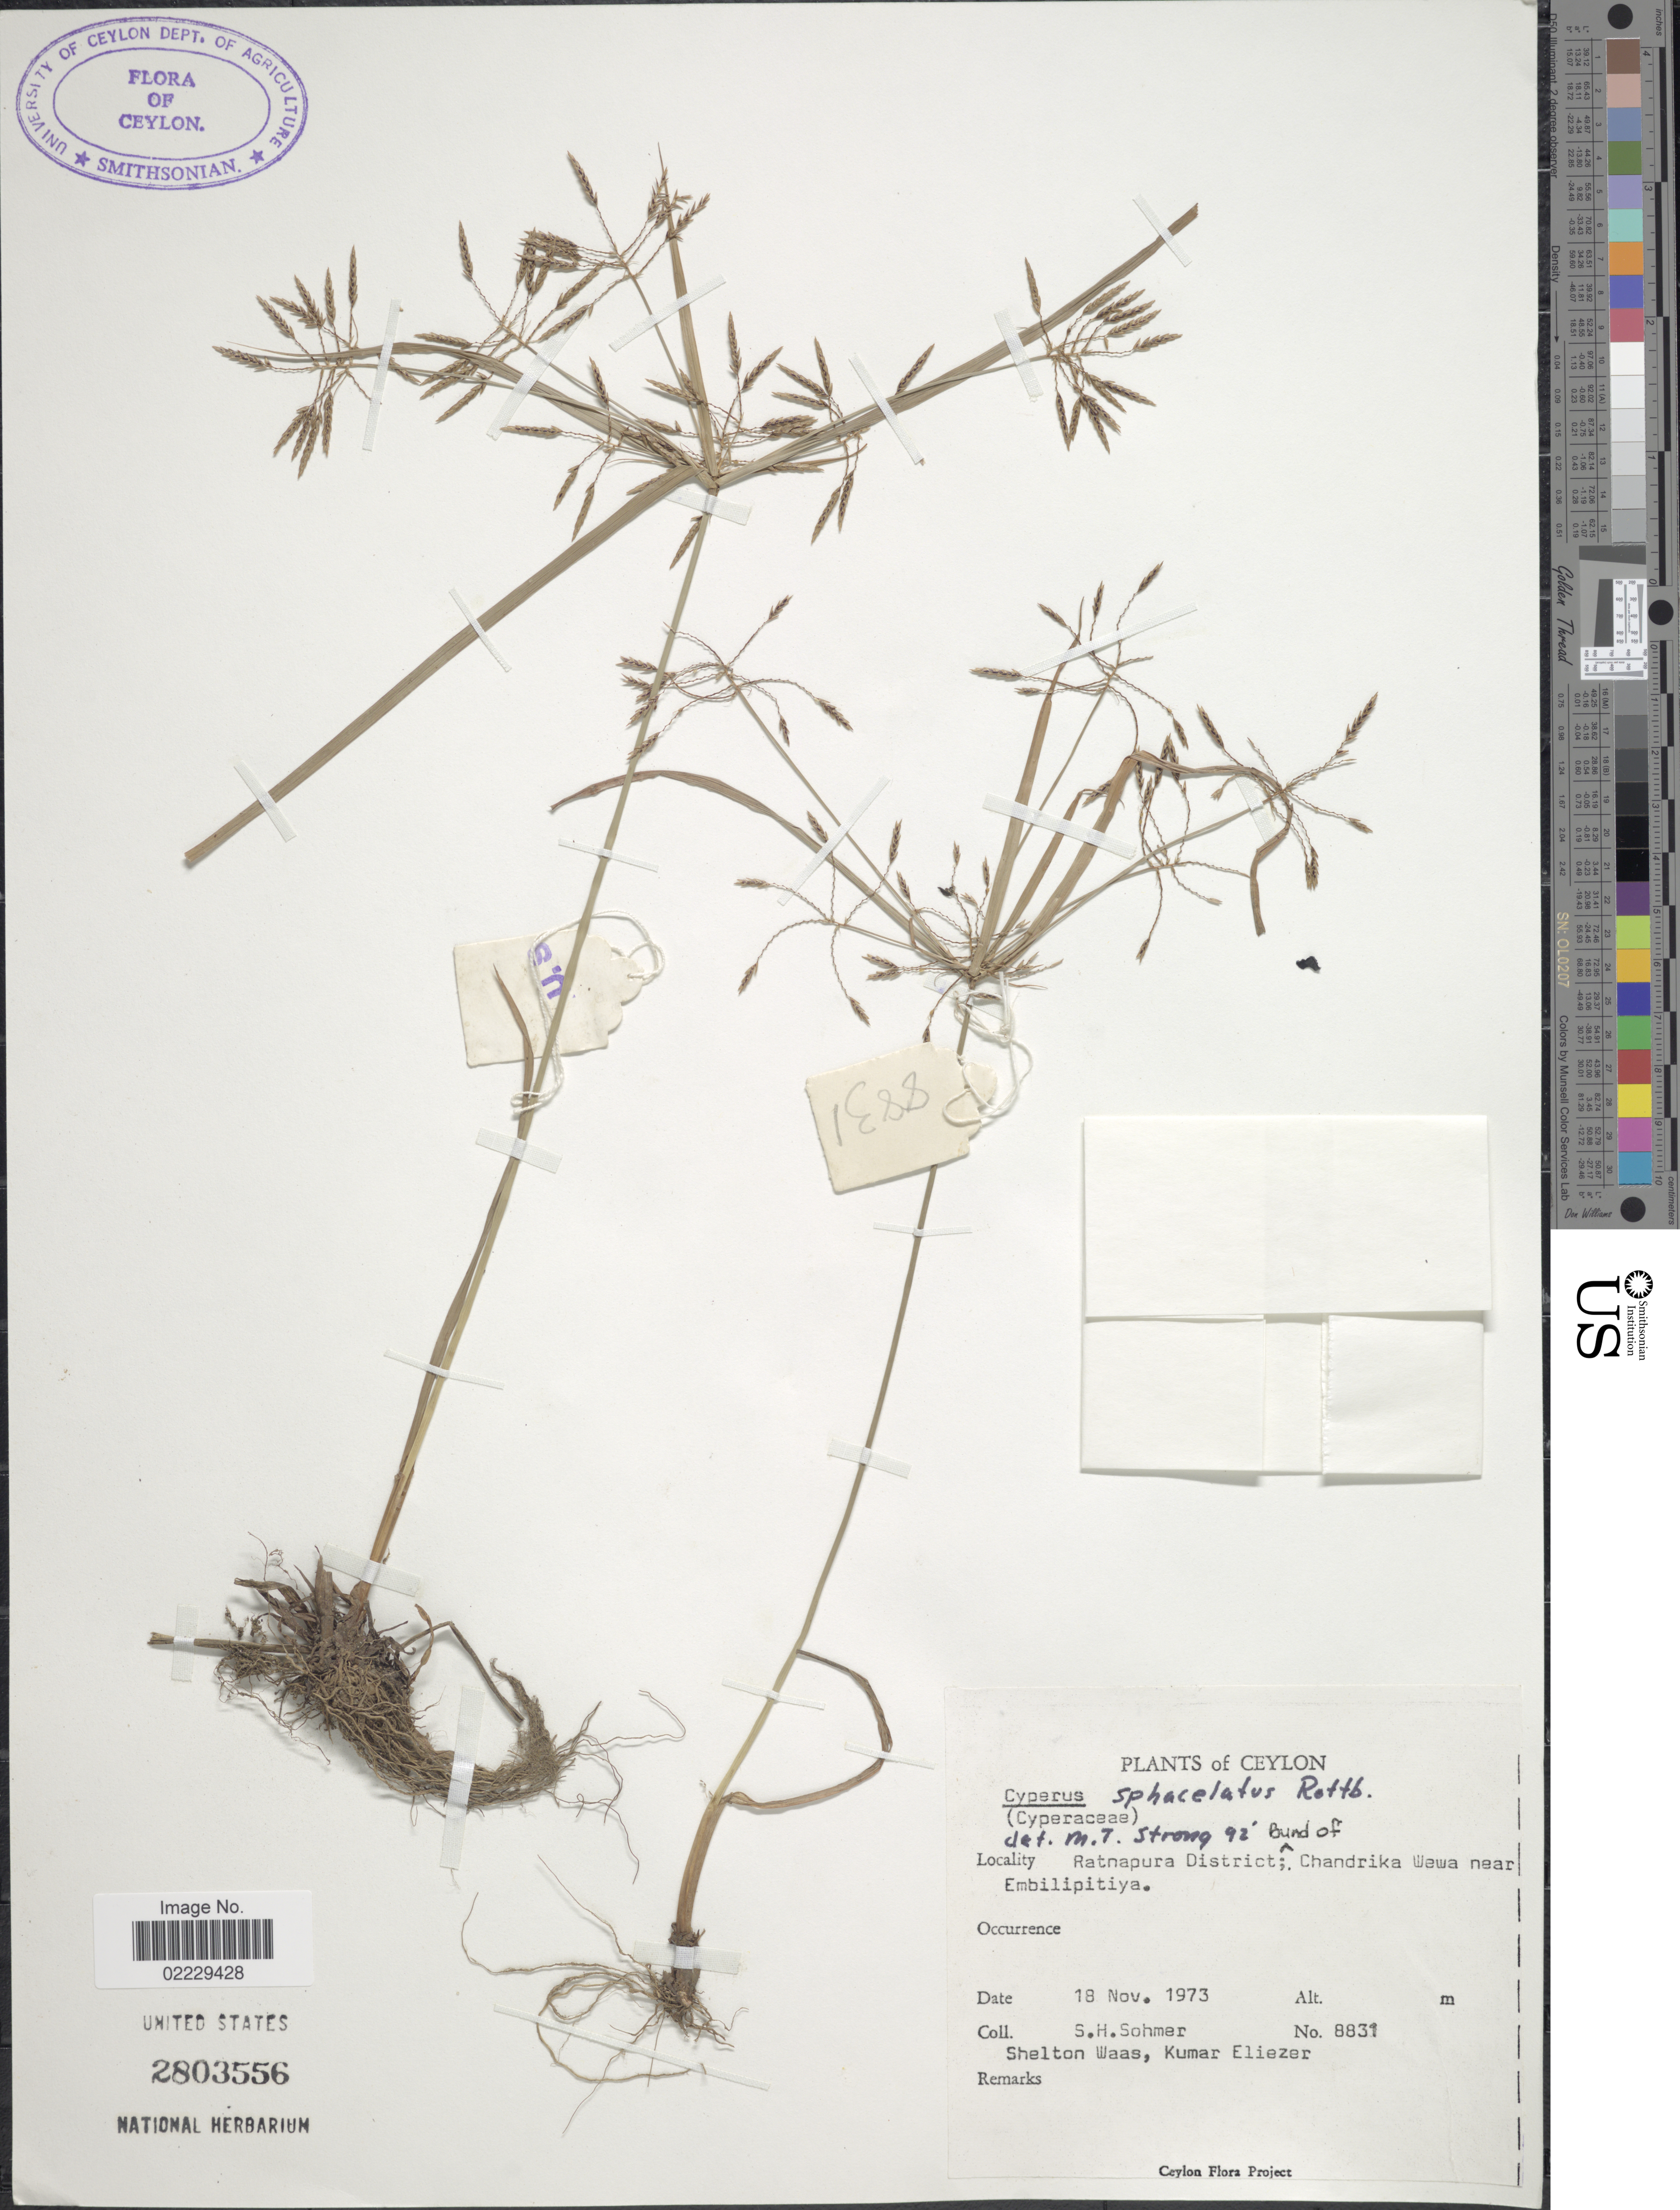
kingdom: Plantae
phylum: Tracheophyta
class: Liliopsida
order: Poales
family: Cyperaceae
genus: Cyperus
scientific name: Cyperus sphacelatus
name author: Rottb.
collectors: S. H. Sohmer, S. Waas & K. Eliezer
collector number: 8831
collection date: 1973-11-18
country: Sri Lanka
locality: Ceylon, Ratnapura District; Chandrika Wawa near Embilipitiya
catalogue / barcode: US 2803556